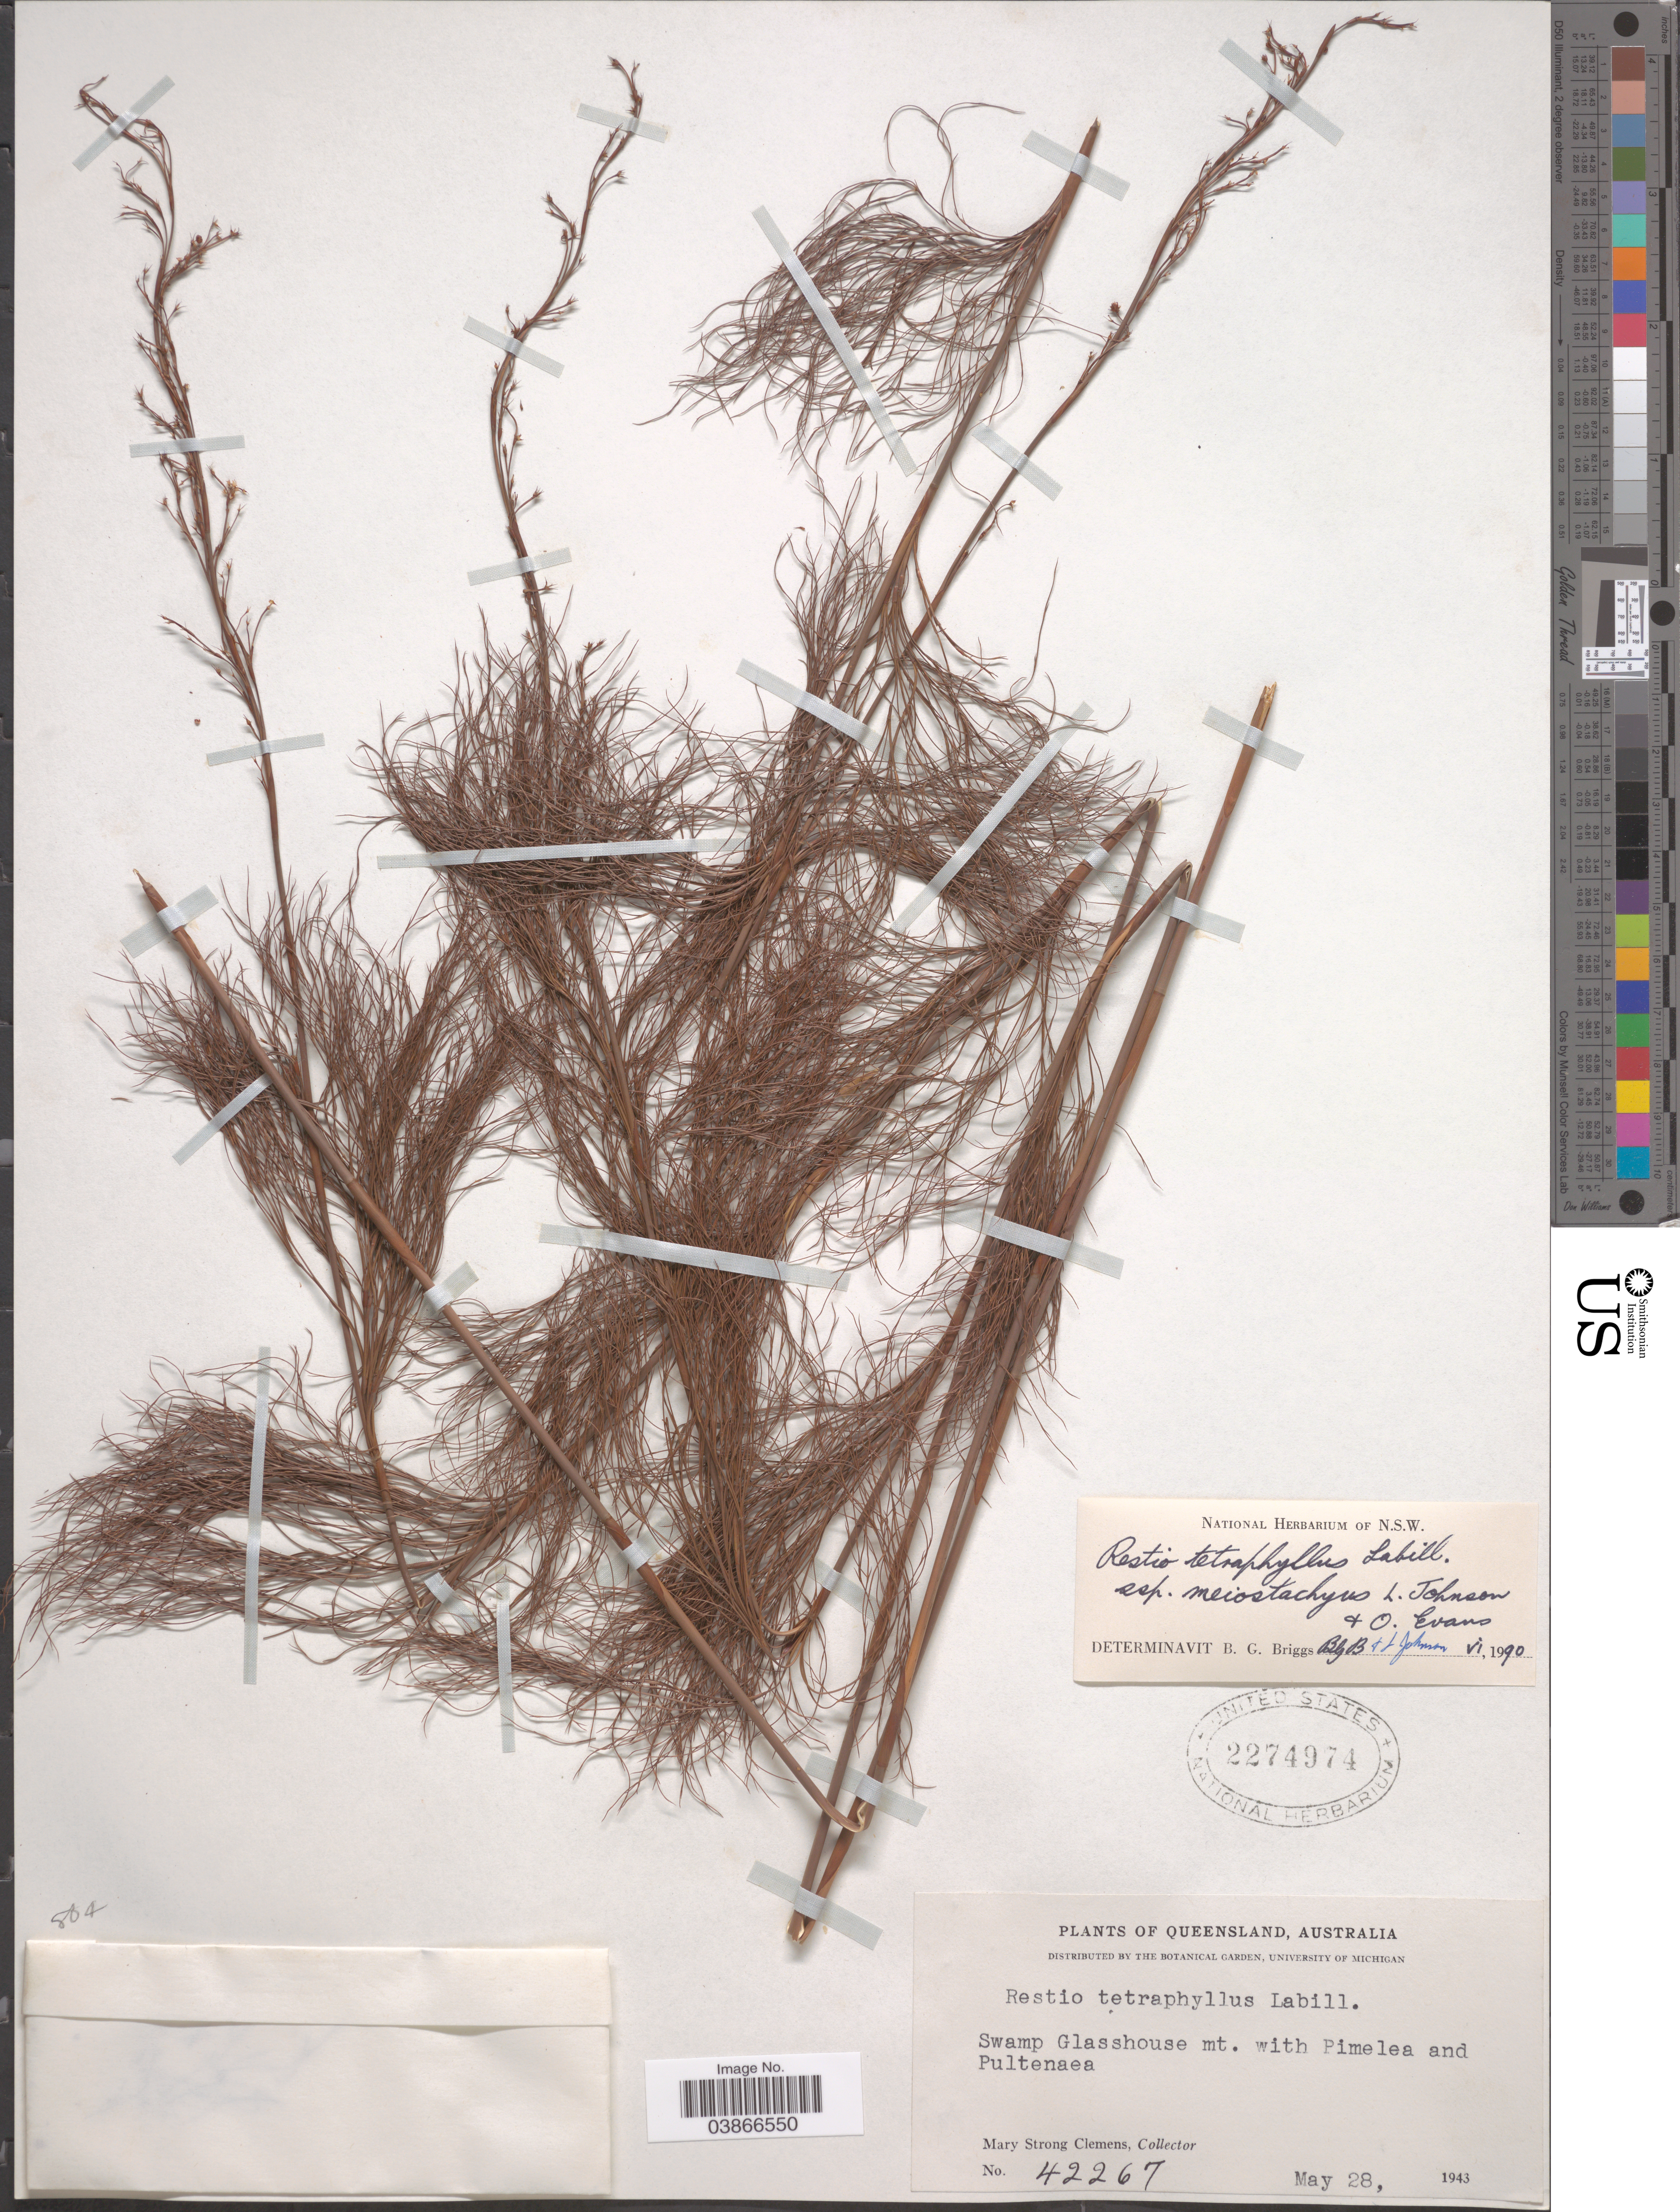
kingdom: Plantae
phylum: Tracheophyta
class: Liliopsida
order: Poales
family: Restionaceae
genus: Baloskion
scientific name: Baloskion tetraphyllum subsp. meiostachyum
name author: (L.A.S. Johnson & O.D. Evans) B.G. Briggs & L.A.S. Johnson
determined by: Strong, Mark T., (BOT), Smithsonian Institution - National Museum of Natural History (UNITED STATES)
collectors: M. S. Clemens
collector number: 42267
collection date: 1943-05-28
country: Australia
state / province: Queensland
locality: Swamp Glaashouse mt.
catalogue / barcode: US 2274974